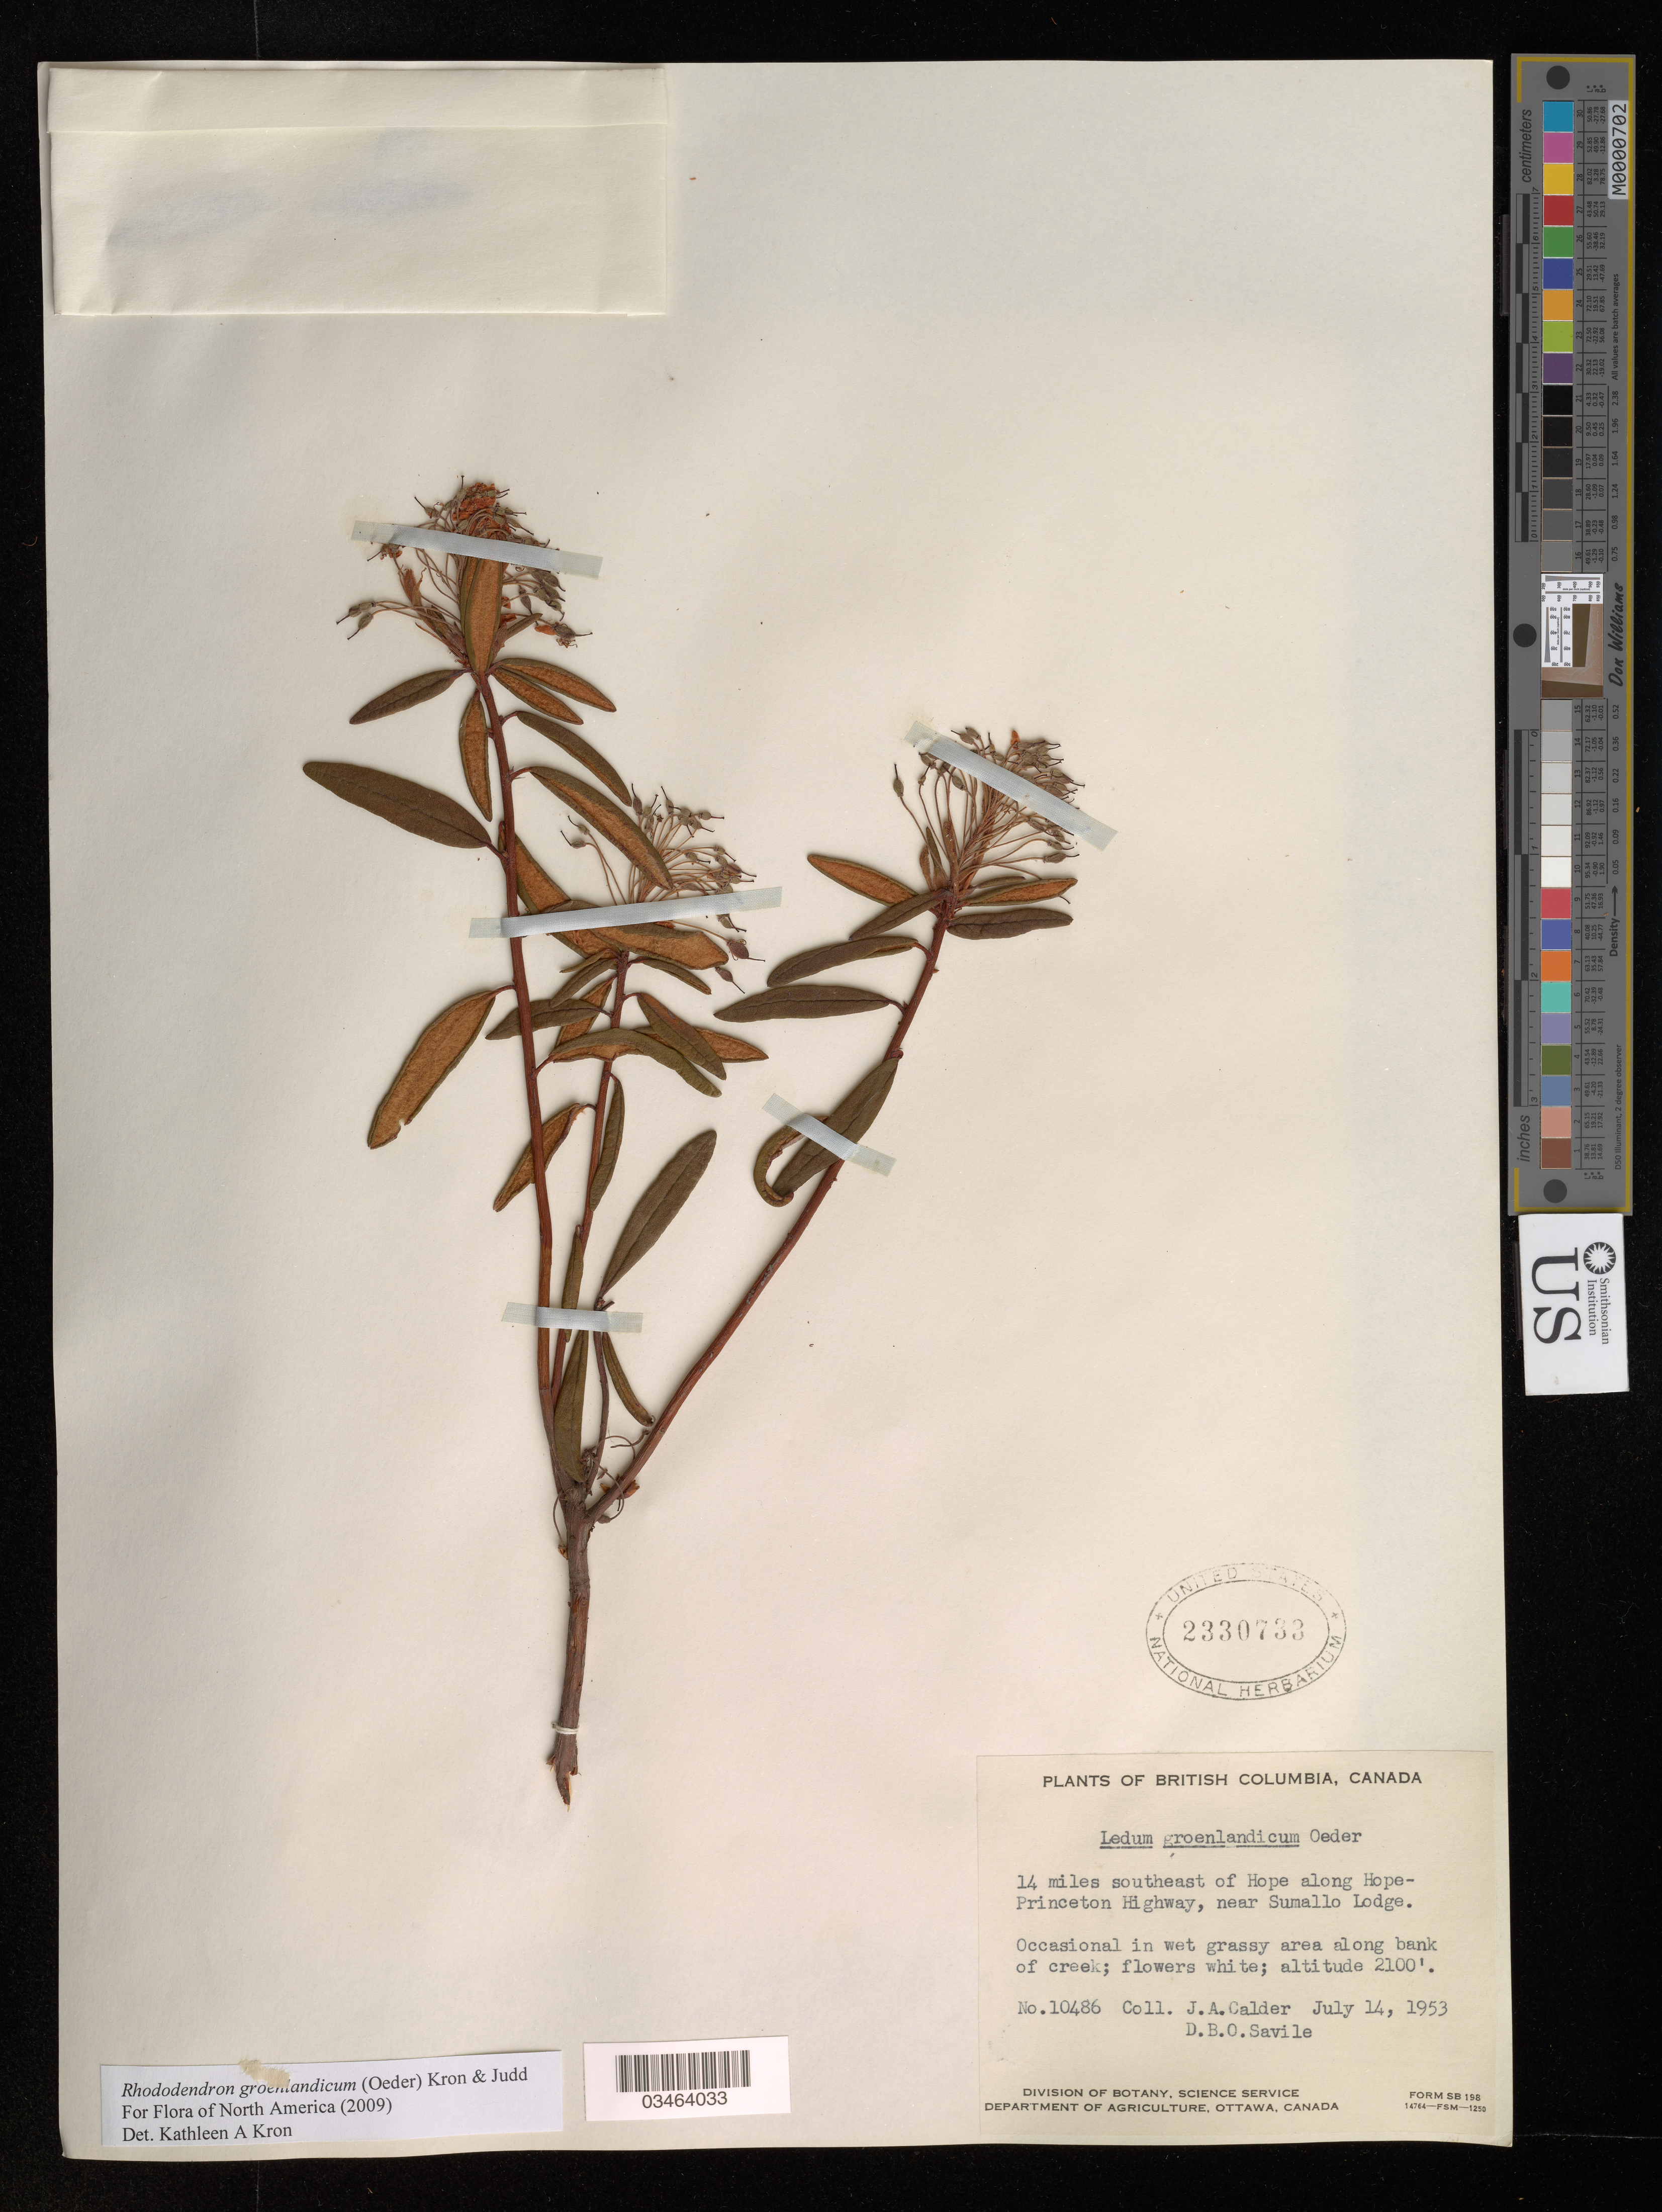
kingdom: Plantae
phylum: Tracheophyta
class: Magnoliopsida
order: Ericales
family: Ericaceae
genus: Rhododendron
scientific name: Rhododendron groenlandicum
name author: (Oeder) Kron & Judd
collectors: J. A. Calder & D. Savile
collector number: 10486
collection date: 1953-07-14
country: Canada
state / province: British Columbia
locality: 14 miles southeast of Hope along Hope-Princeton Highway, near Sumallo Lodge.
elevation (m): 640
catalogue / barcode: US 2330733